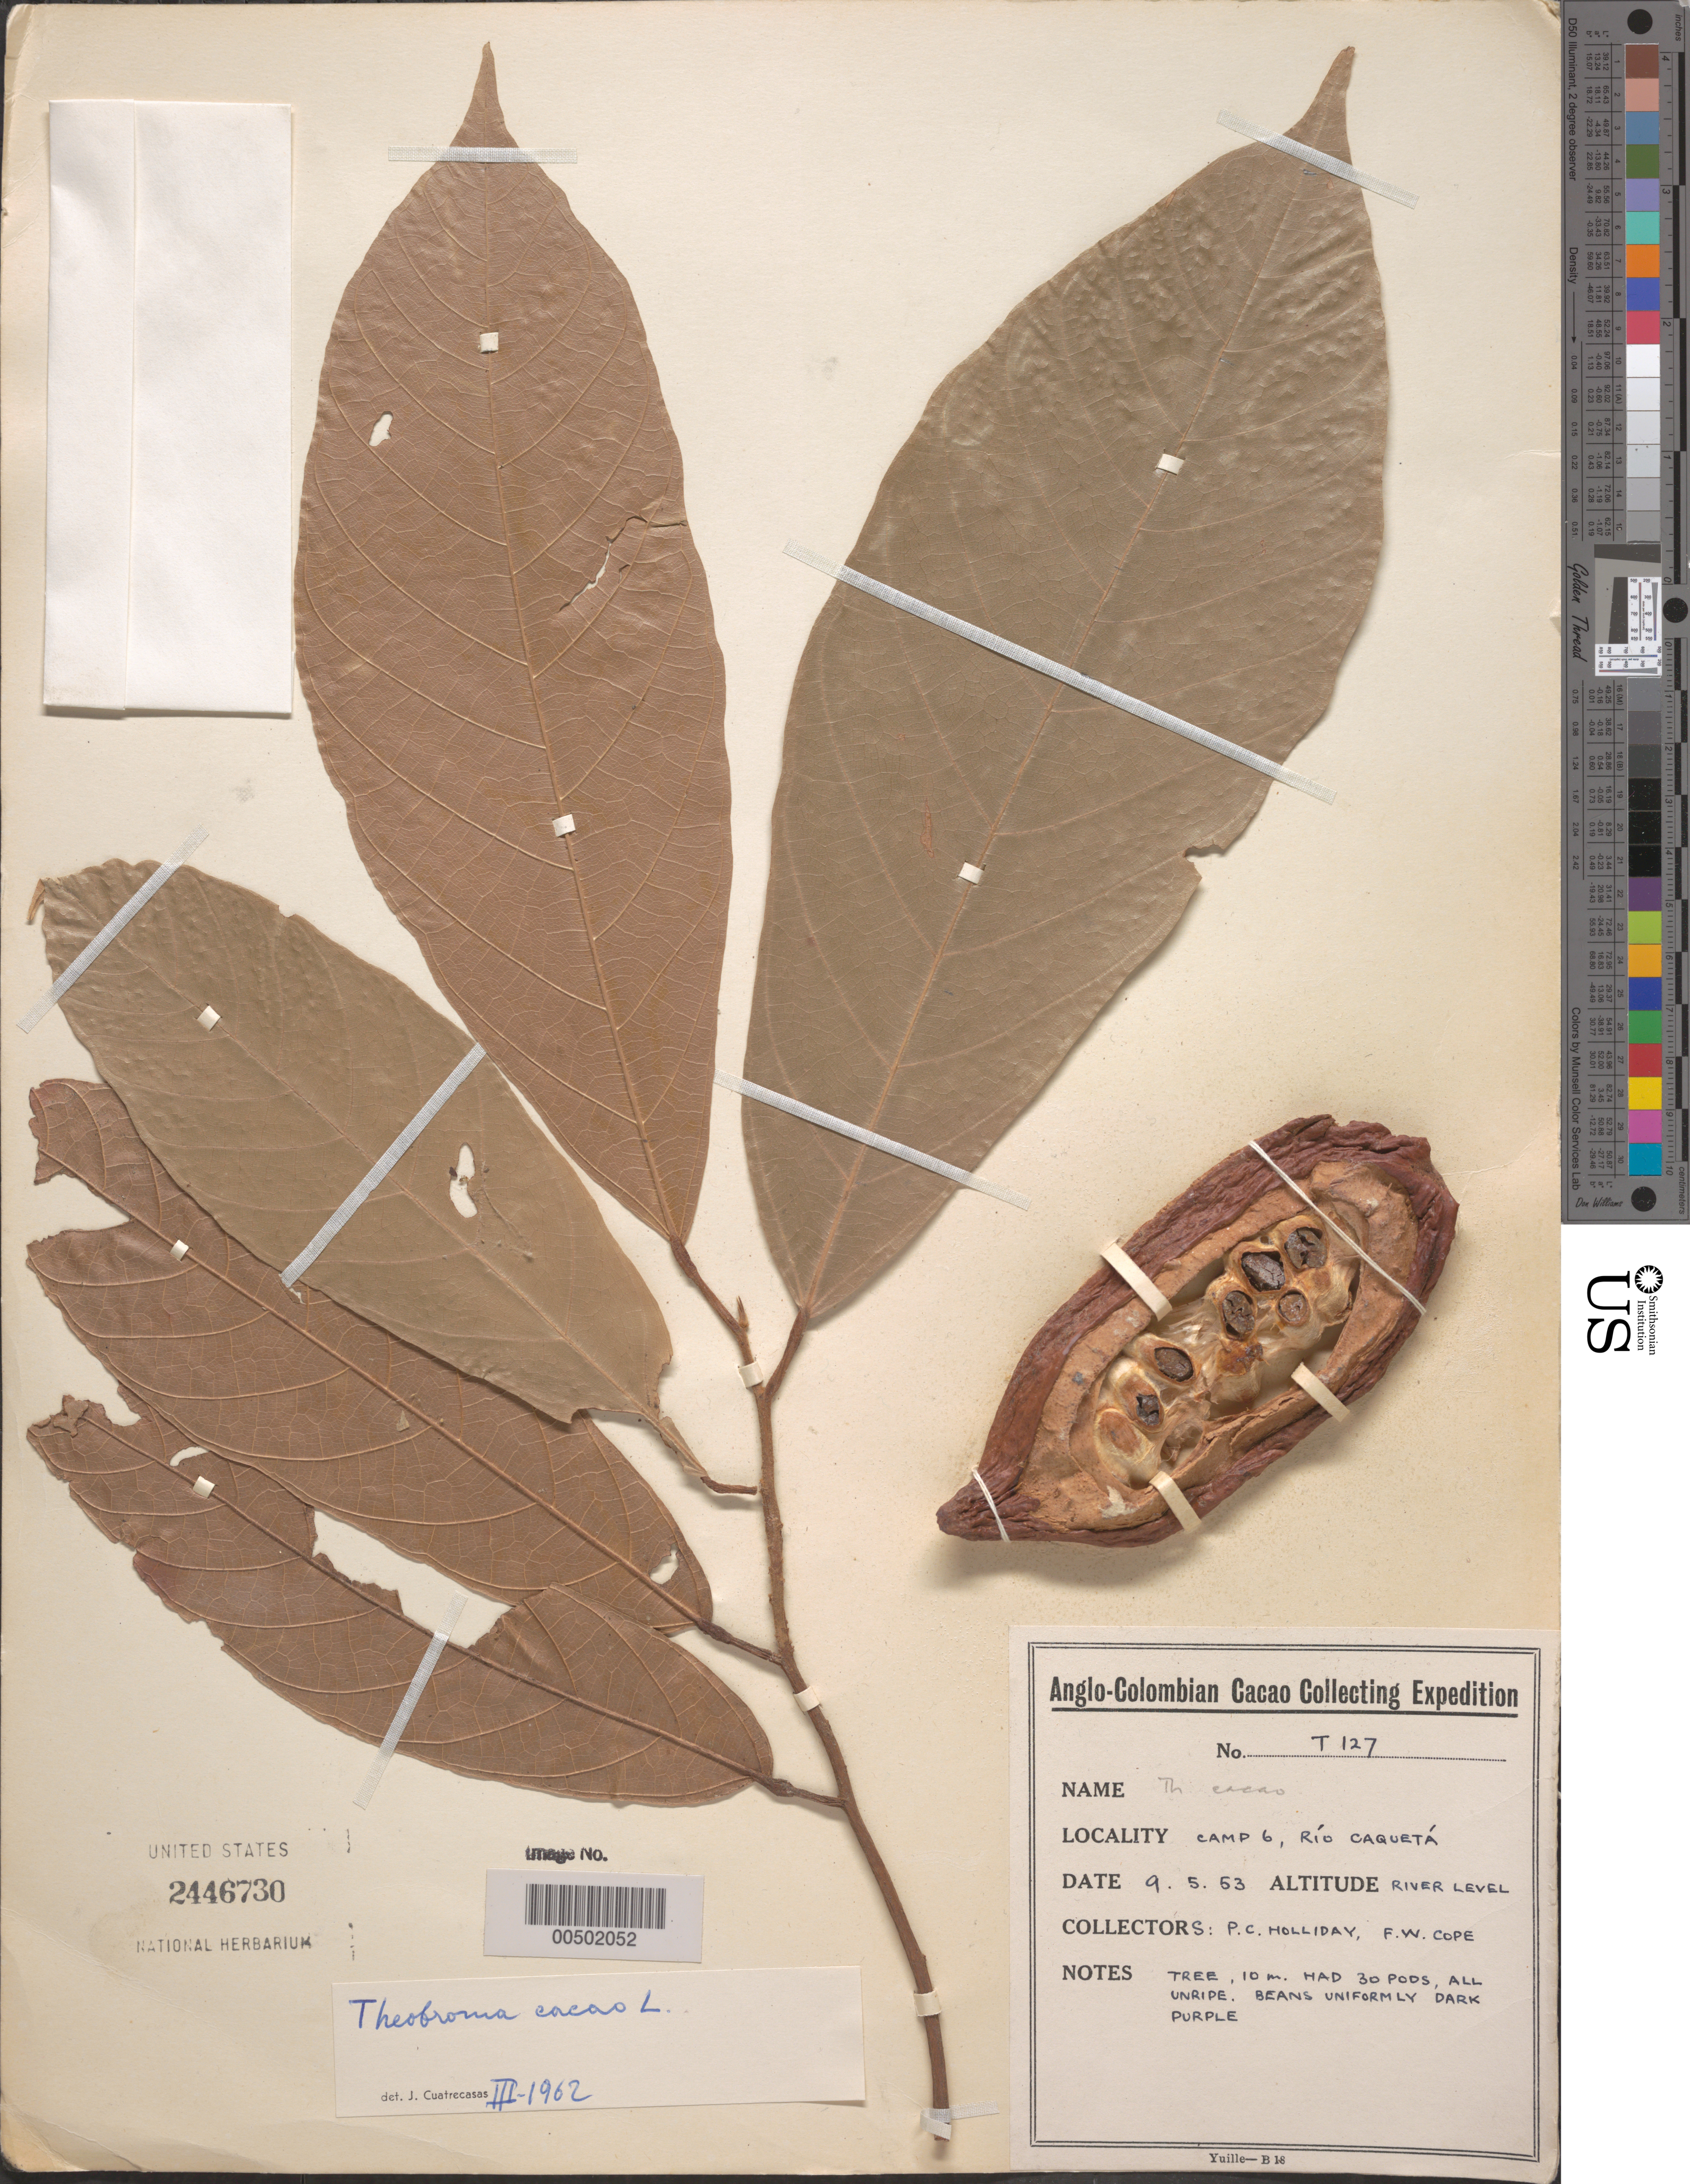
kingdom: Plantae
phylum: Tracheophyta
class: Magnoliopsida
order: Malvales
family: Malvaceae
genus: Theobroma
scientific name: Theobroma cacao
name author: L.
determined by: Cuatrecasas, J.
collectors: P. C. Holliday & F. Cope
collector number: T127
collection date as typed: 09 May 1953 or 05 Sep 1953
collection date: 1953-05-09 or 1953-09-05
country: Colombia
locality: Camp 6, Río Caquetá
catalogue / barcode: US 2446730